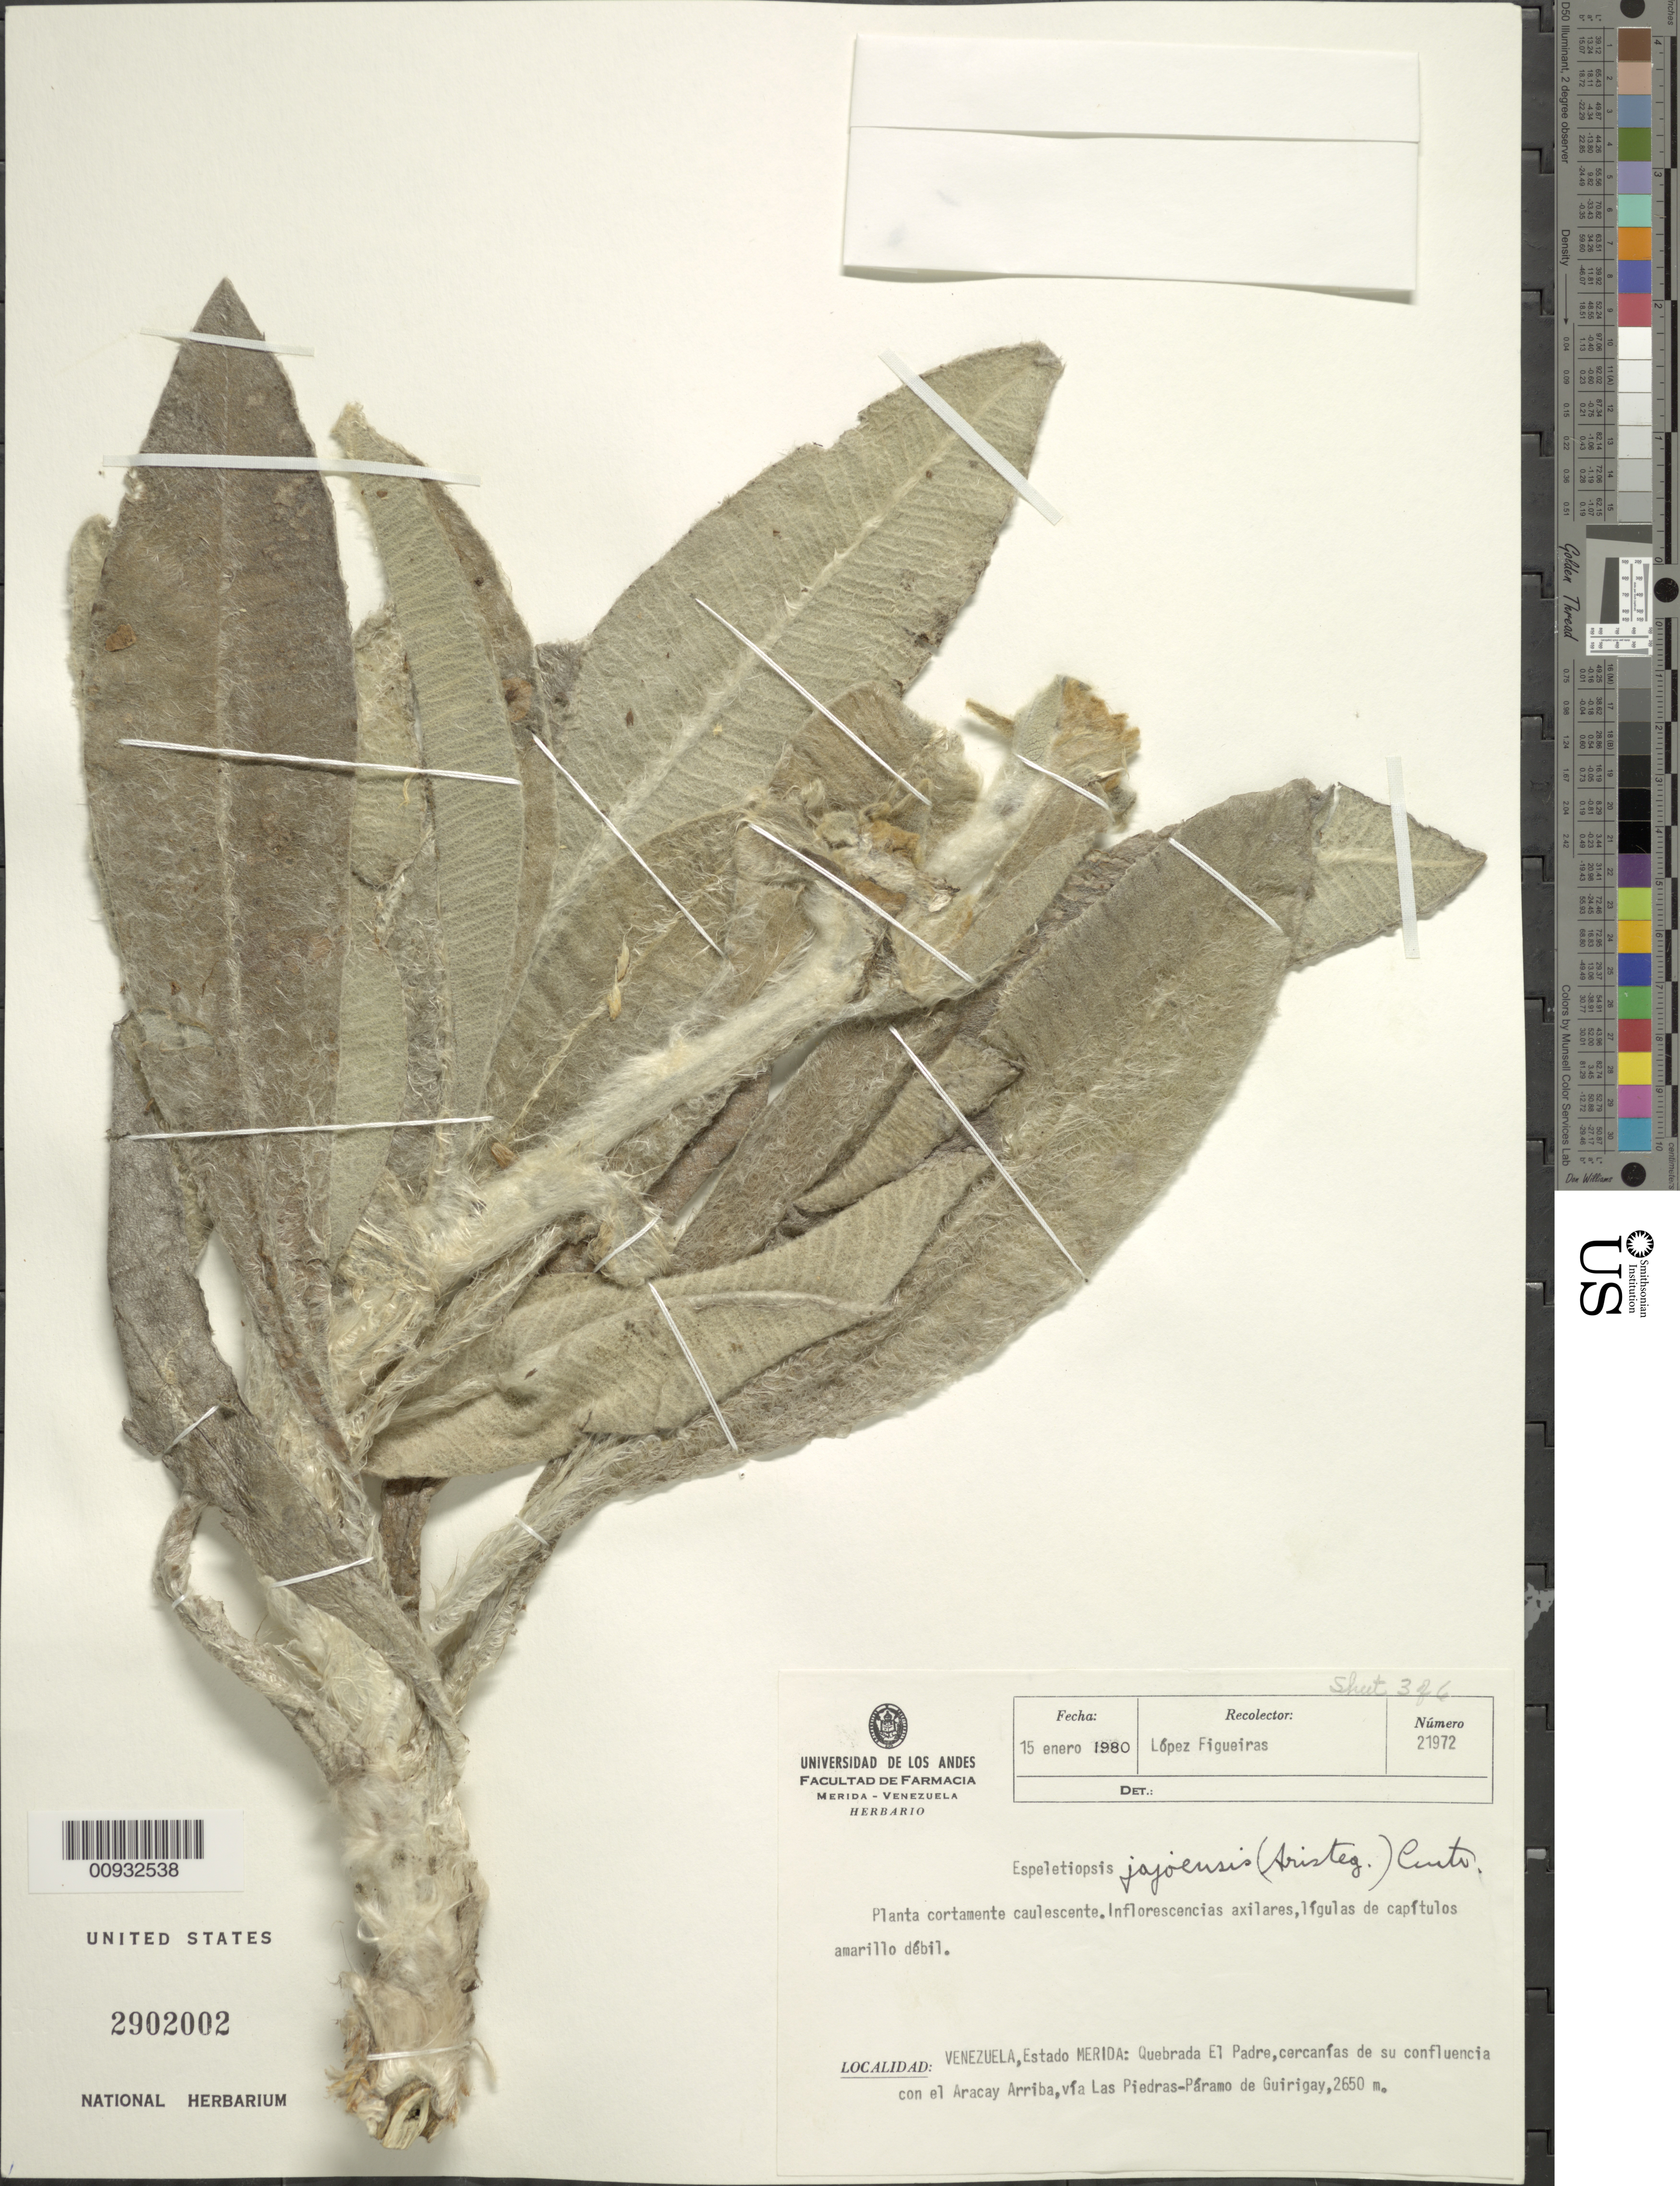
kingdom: Plantae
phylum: Tracheophyta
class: Magnoliopsida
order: Asterales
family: Asteraceae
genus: Espeletia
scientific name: Espeletia jajoensis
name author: Aristeg.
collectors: M. López Figueiras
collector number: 21972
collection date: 1980-01-15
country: Venezuela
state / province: Mérida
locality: Quebrada El Padre, cercanias de su confluencia con el Aracay Arriba, via Las Piedras-Paramo de Guirigay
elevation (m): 2650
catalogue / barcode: US 2902002